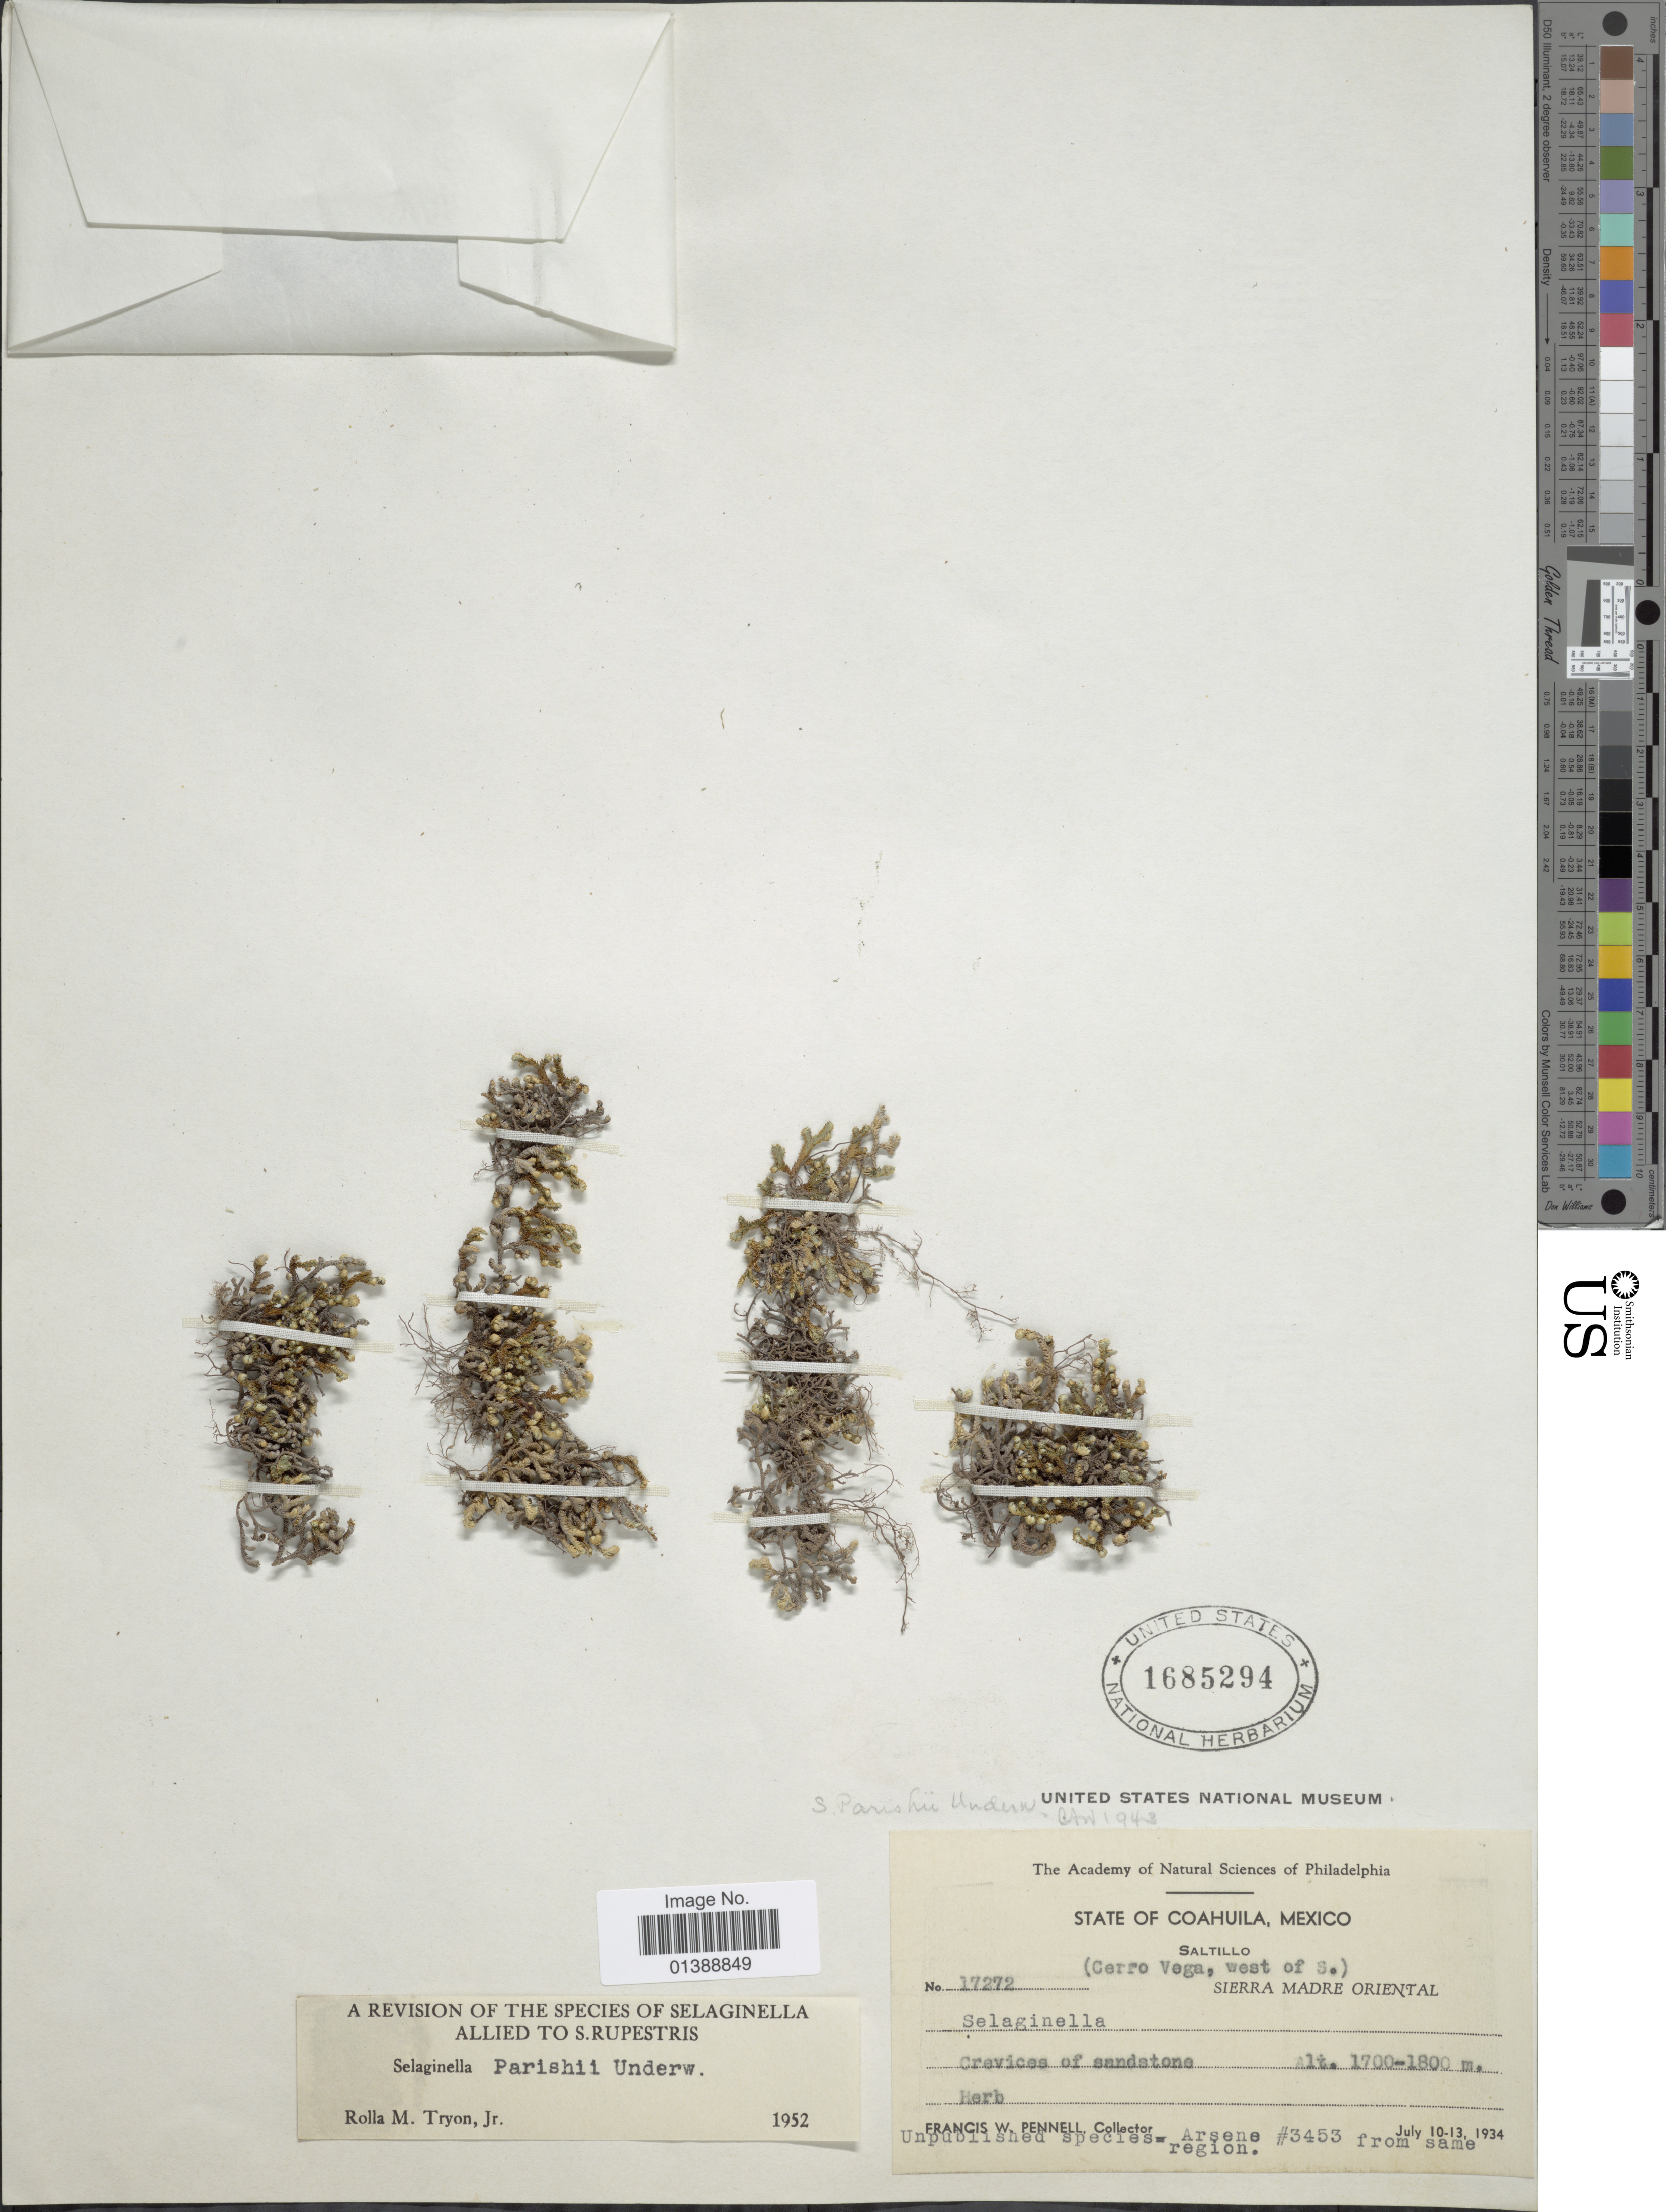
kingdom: Plantae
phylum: Tracheophyta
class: Lycopodiopsida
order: Selaginellales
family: Selaginellaceae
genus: Selaginella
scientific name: Selaginella parishii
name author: Underw.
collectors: F. W. Pennell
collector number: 17272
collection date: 1934-07-10/1934-07-13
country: Mexico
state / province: Coahuila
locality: Saltilllo, (Cerro Vega, west of S., Sierra Madre Oriental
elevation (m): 1700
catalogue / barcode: US 1685294